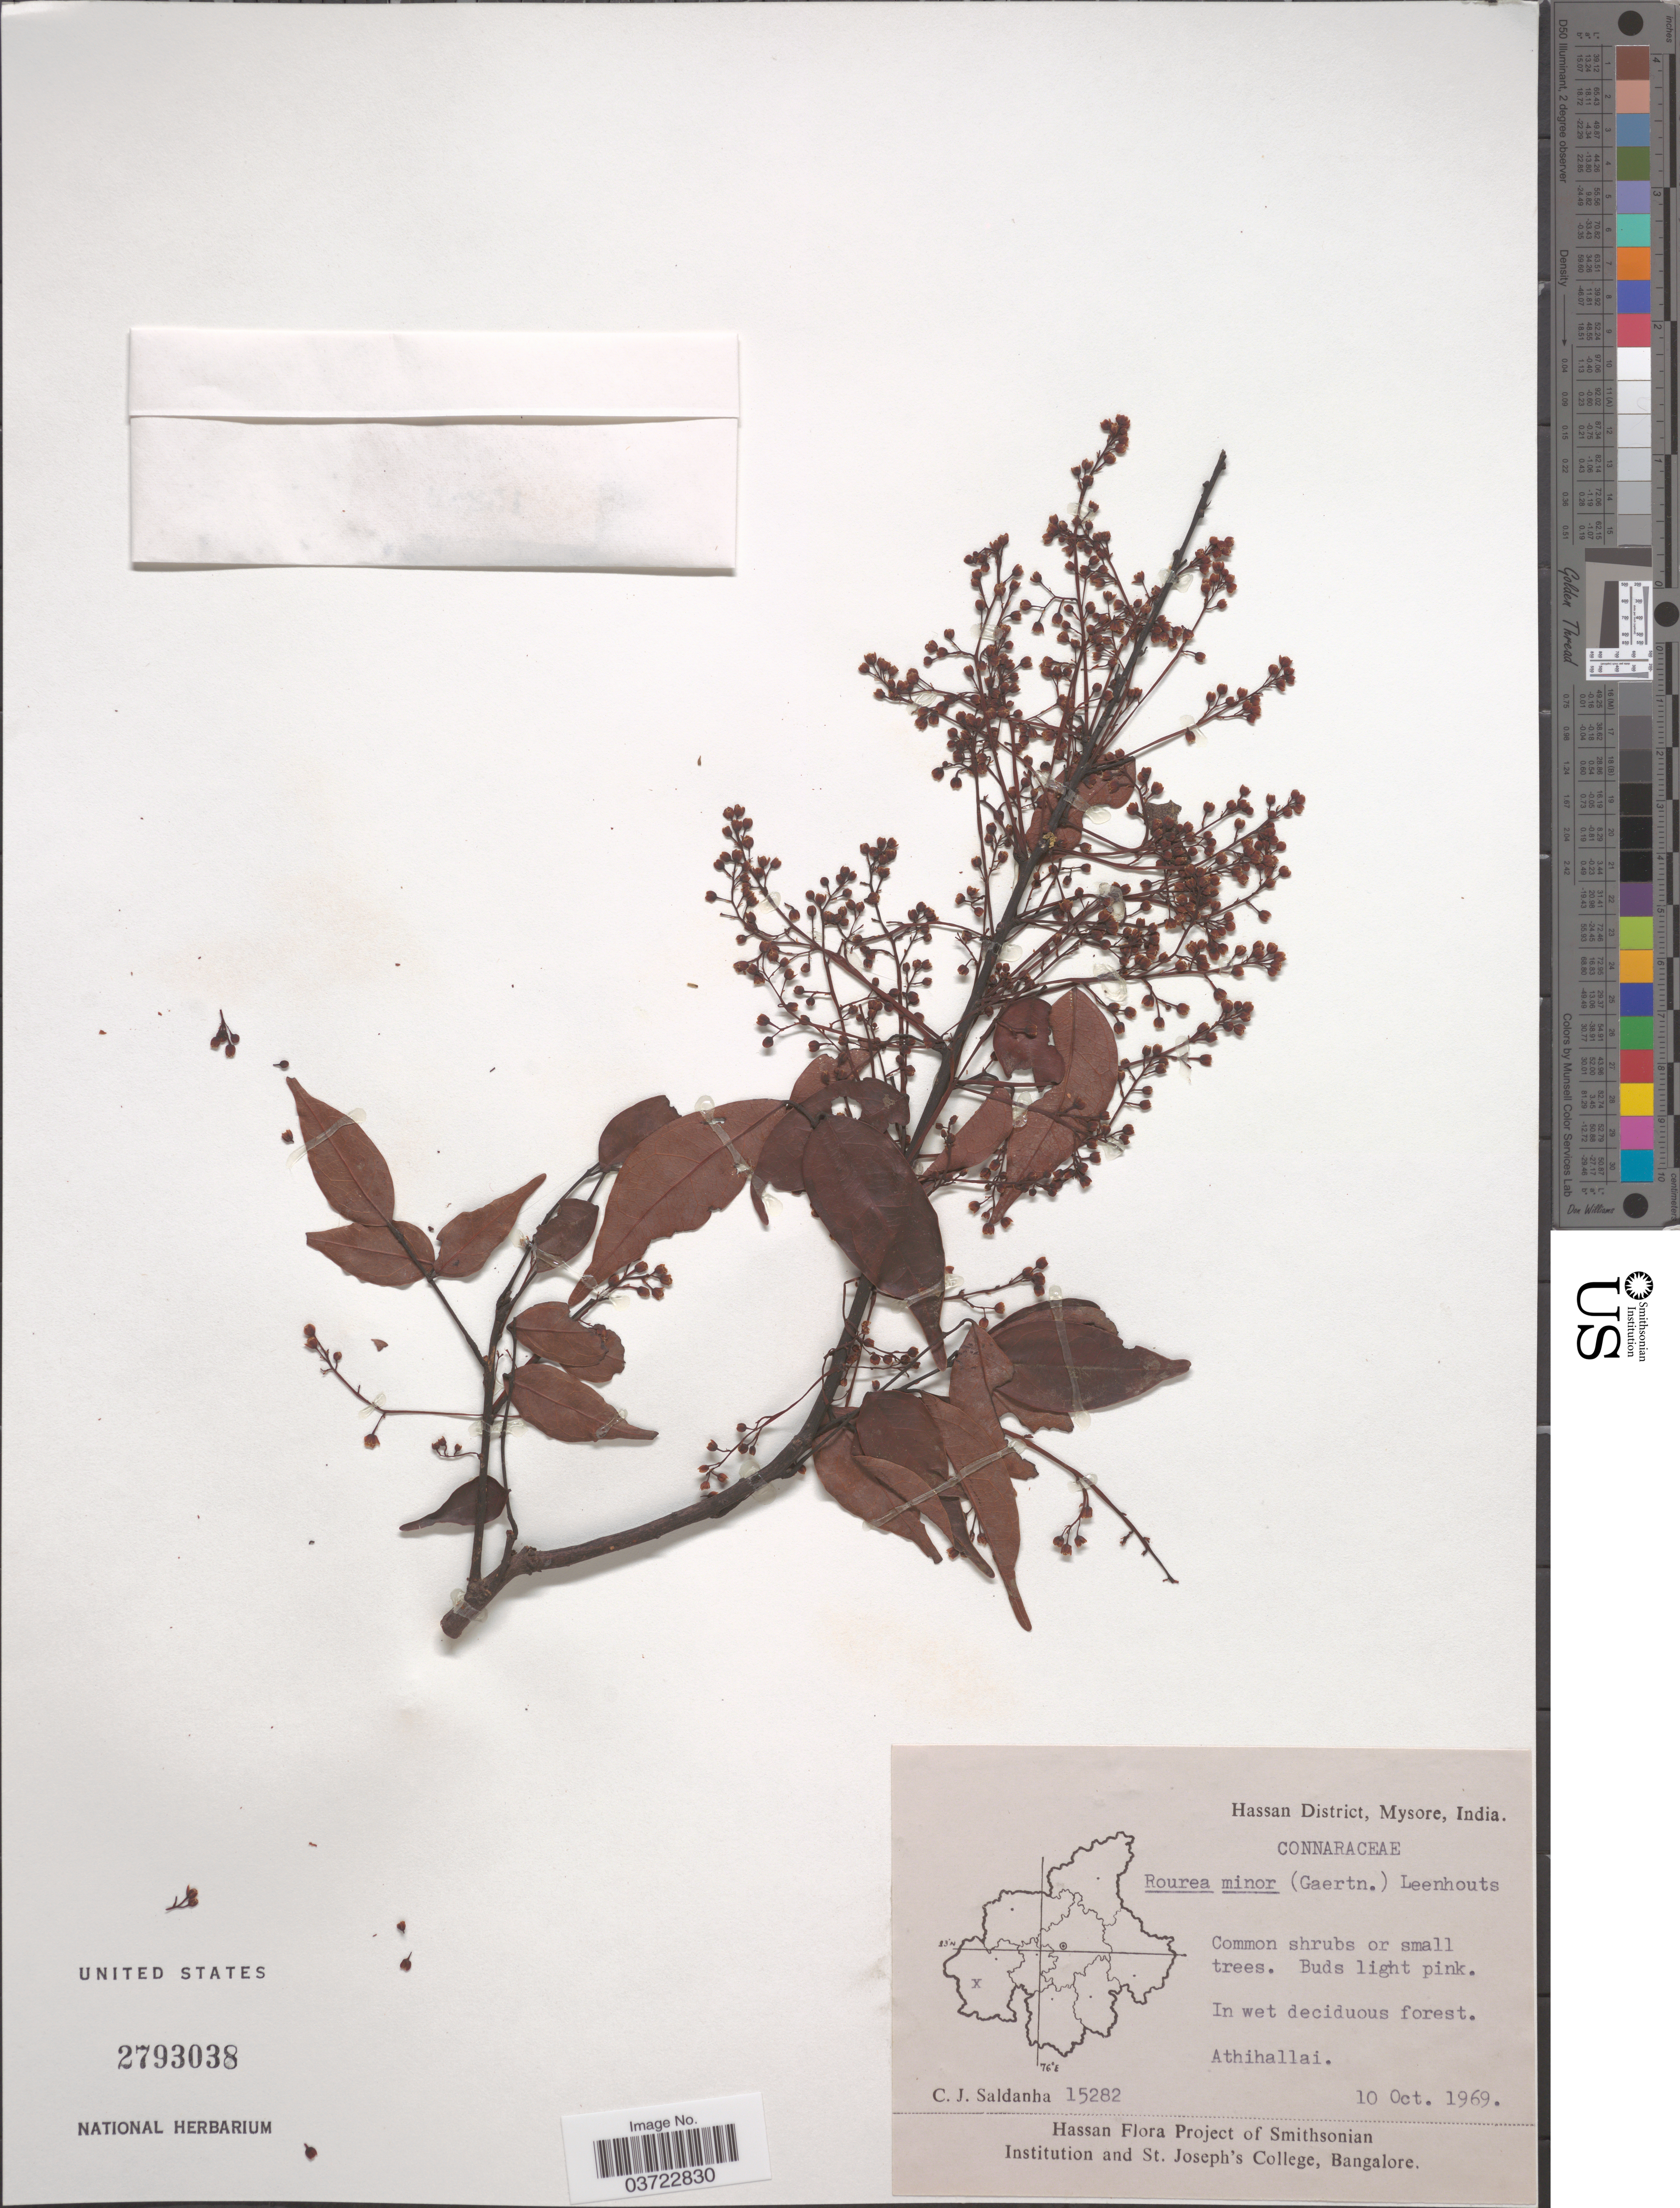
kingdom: Plantae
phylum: Tracheophyta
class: Magnoliopsida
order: Oxalidales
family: Connaraceae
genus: Rourea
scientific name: Rourea minor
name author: (Gaertn.) Leenh.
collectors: C. J. Saldanha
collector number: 15282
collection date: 1969-10-10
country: India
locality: Hassan District, Mysore. Athihallai.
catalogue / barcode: US 2793038